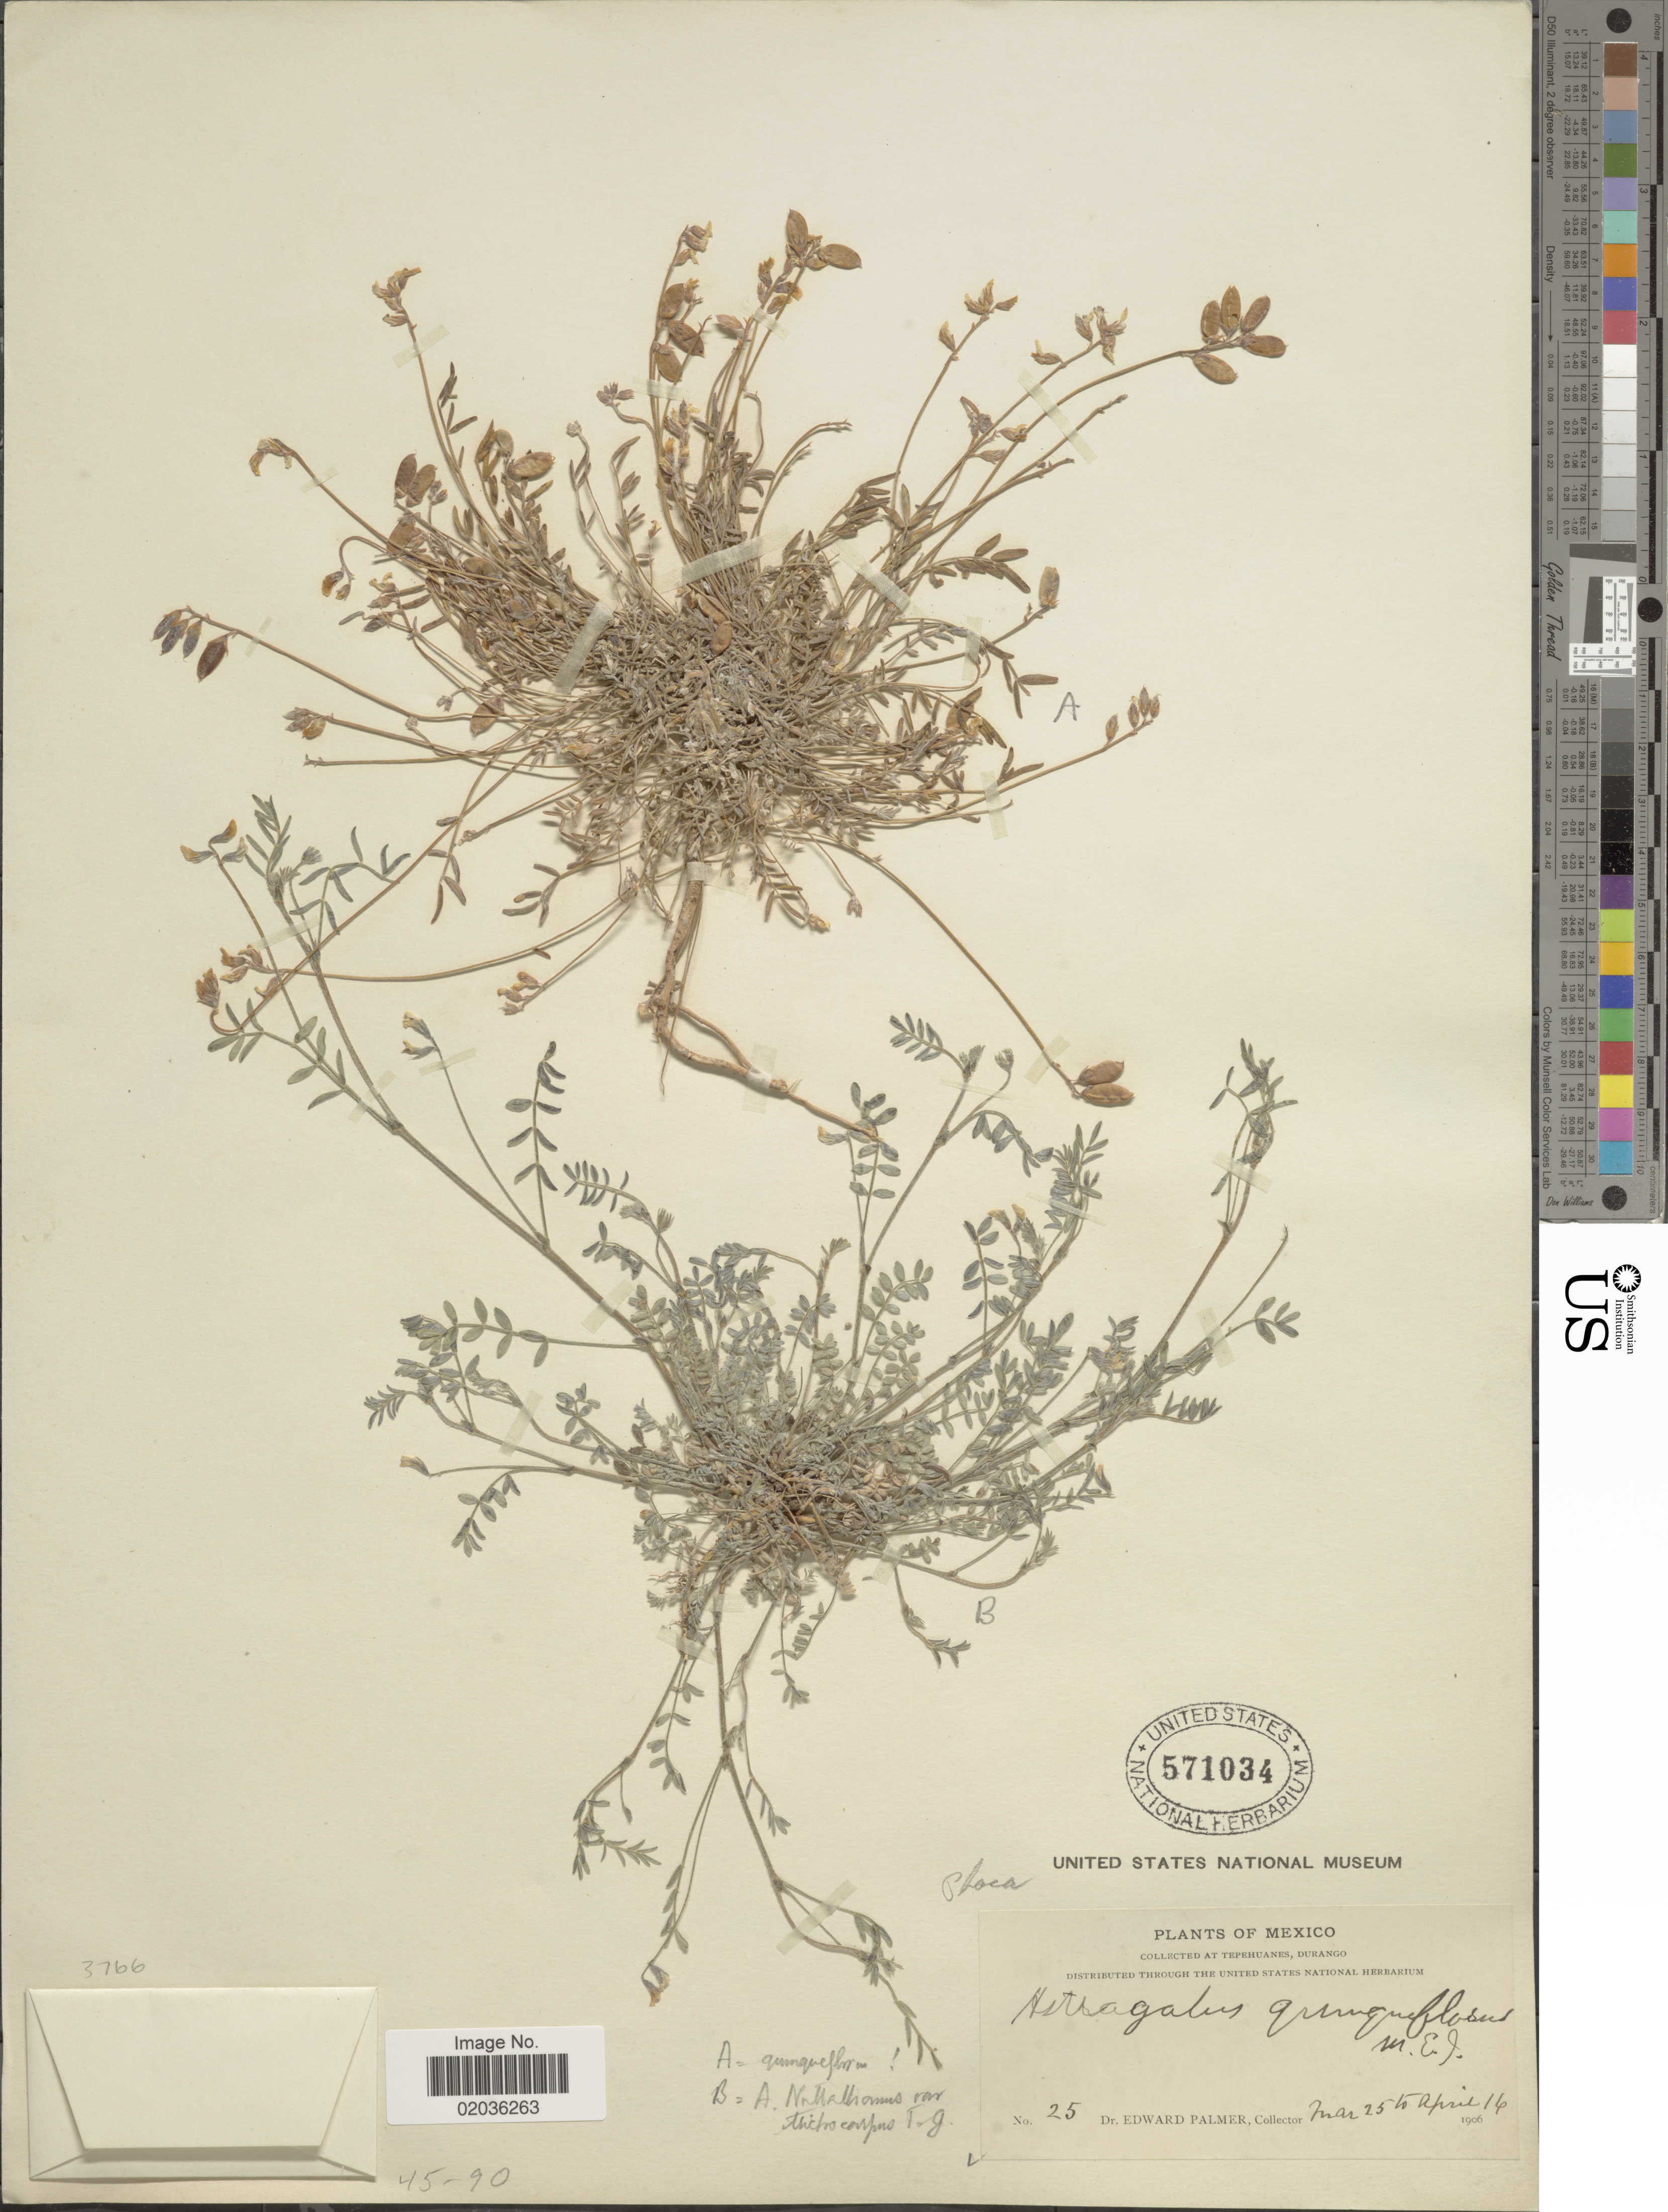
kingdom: Plantae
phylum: Tracheophyta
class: Magnoliopsida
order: Fabales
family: Fabaceae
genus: Astragalus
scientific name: Astragalus quinqueflorus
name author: S. Watson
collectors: E. Palmer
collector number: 25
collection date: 1906-03-25/1906-04-16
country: Mexico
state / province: Durango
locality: At Tepehuanes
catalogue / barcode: US 571034